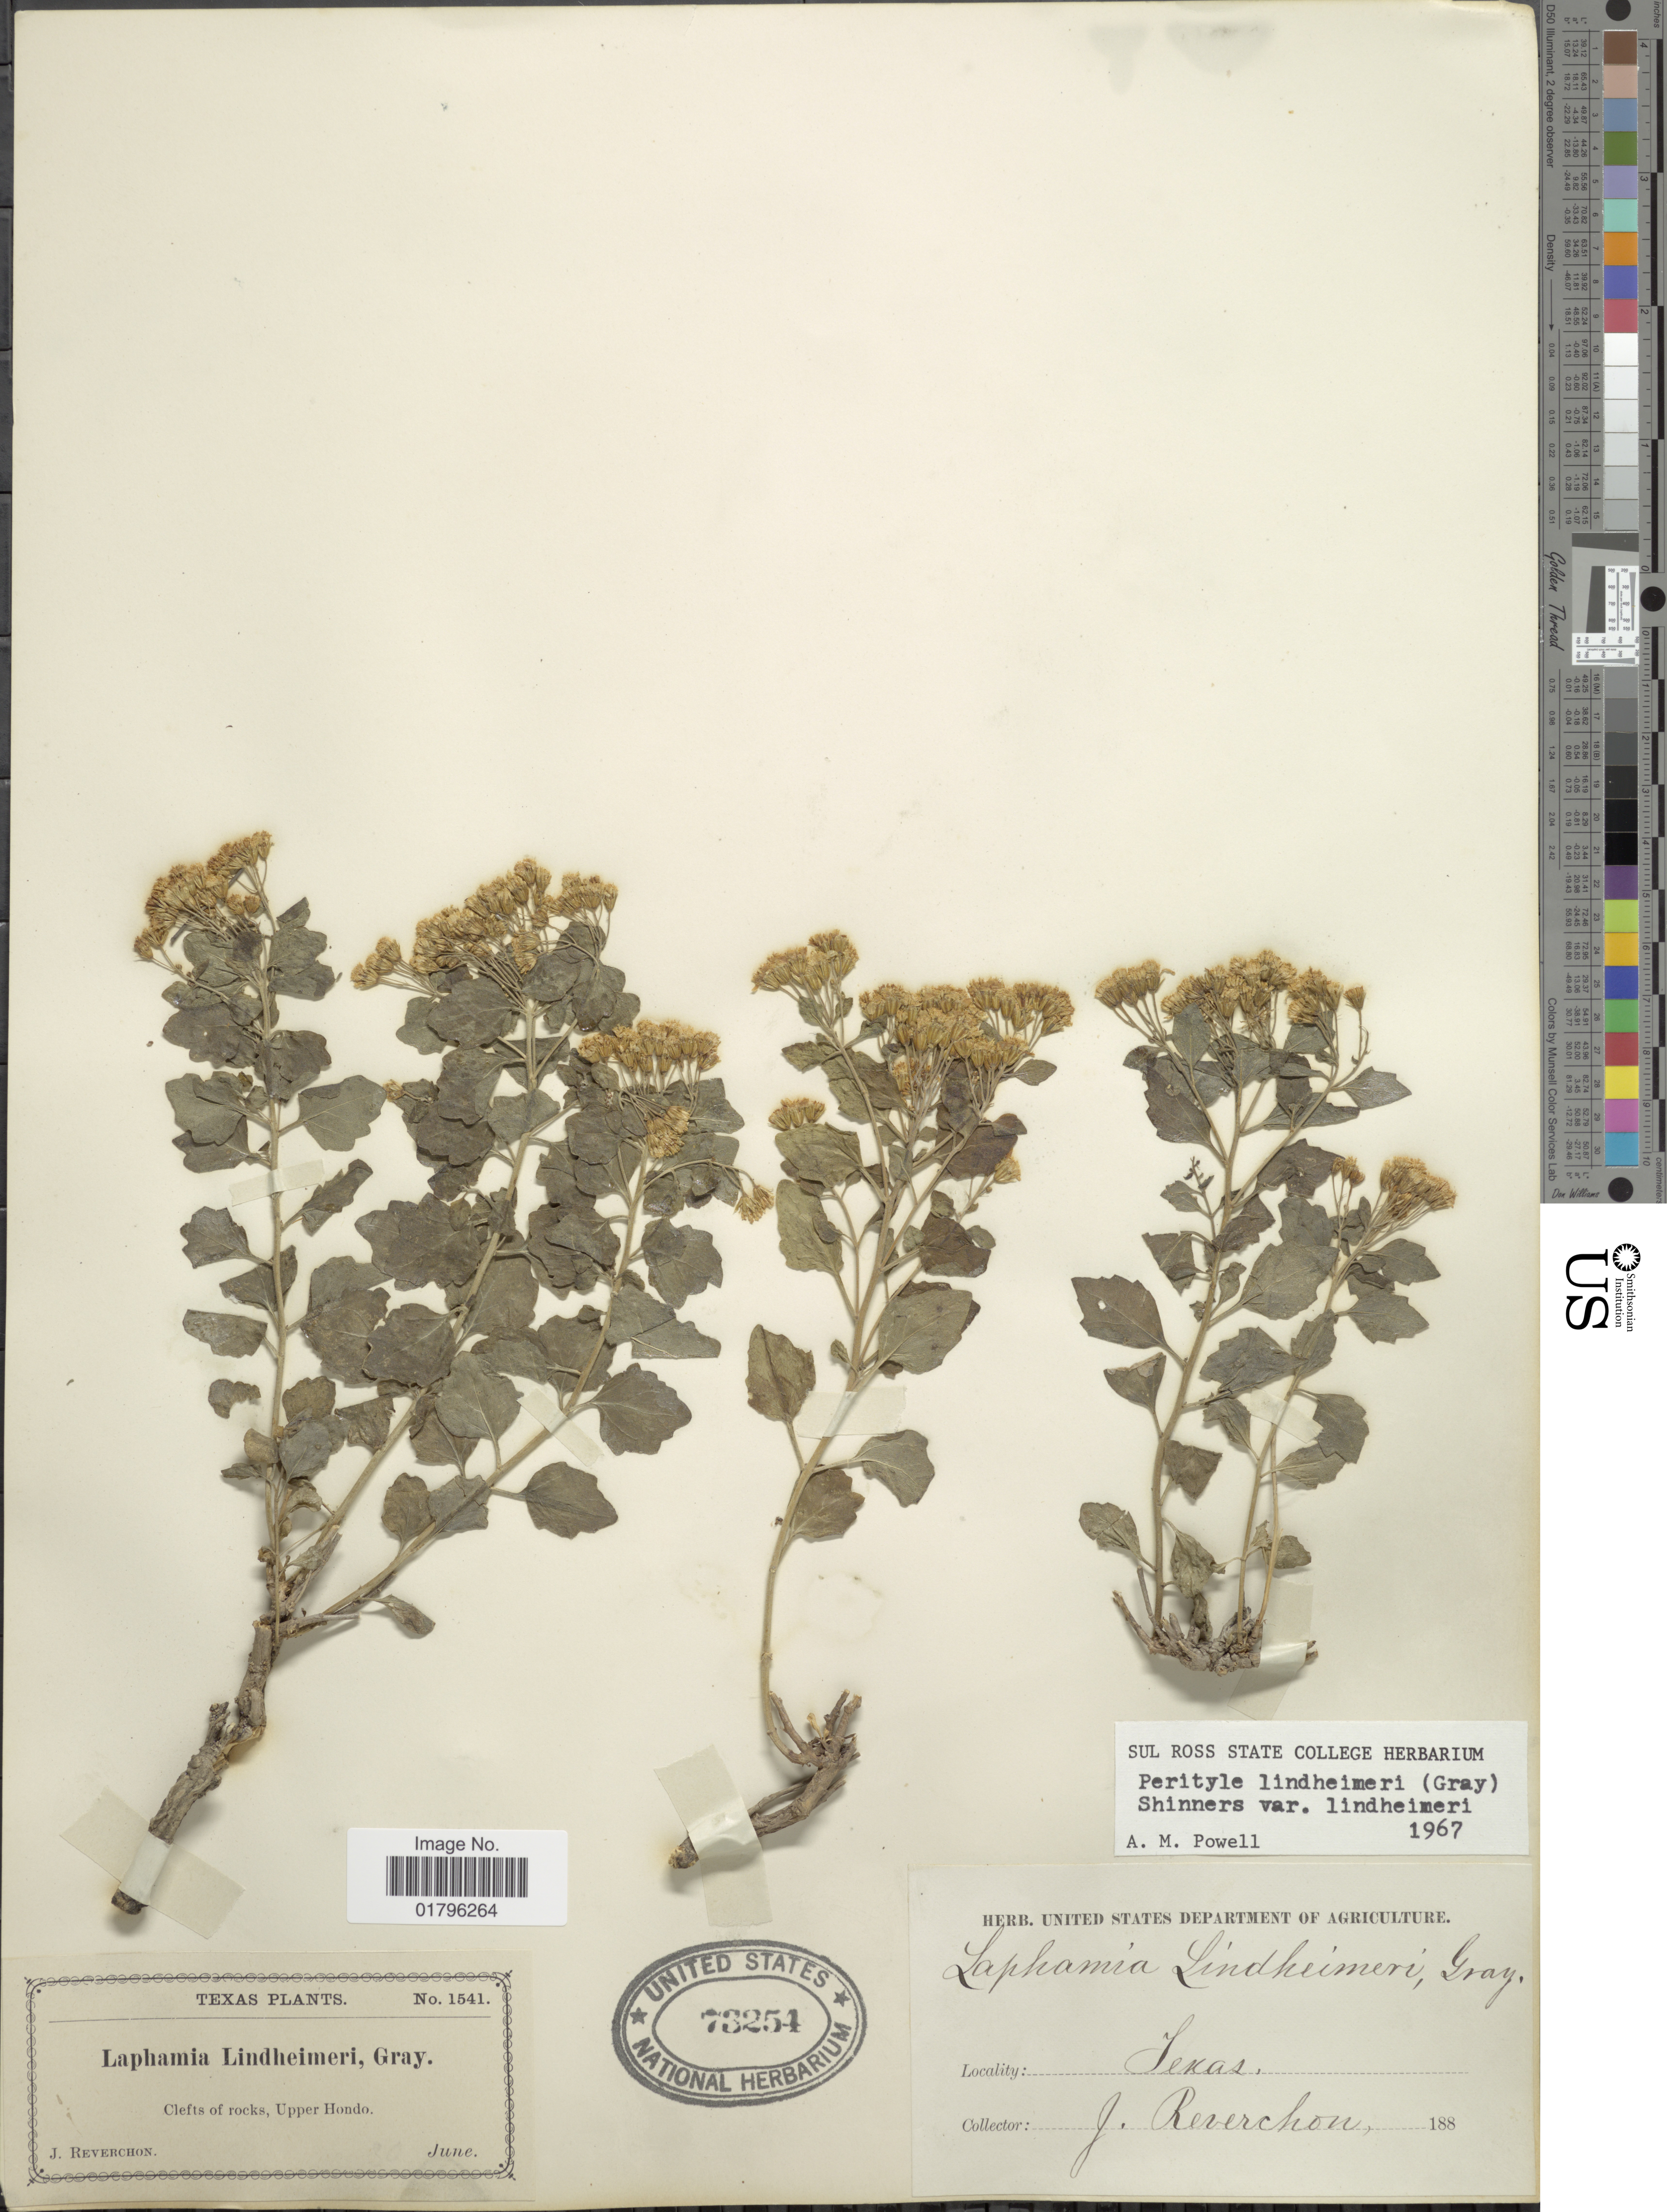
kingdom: Plantae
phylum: Tracheophyta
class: Magnoliopsida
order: Asterales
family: Asteraceae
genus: Perityle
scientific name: Perityle lindheimeri var. lindheimeri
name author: (A. Gray) Shinners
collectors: J. Reverchon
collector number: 1541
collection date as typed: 188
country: United States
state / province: Texas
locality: Upper Hondo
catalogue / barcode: US 73254